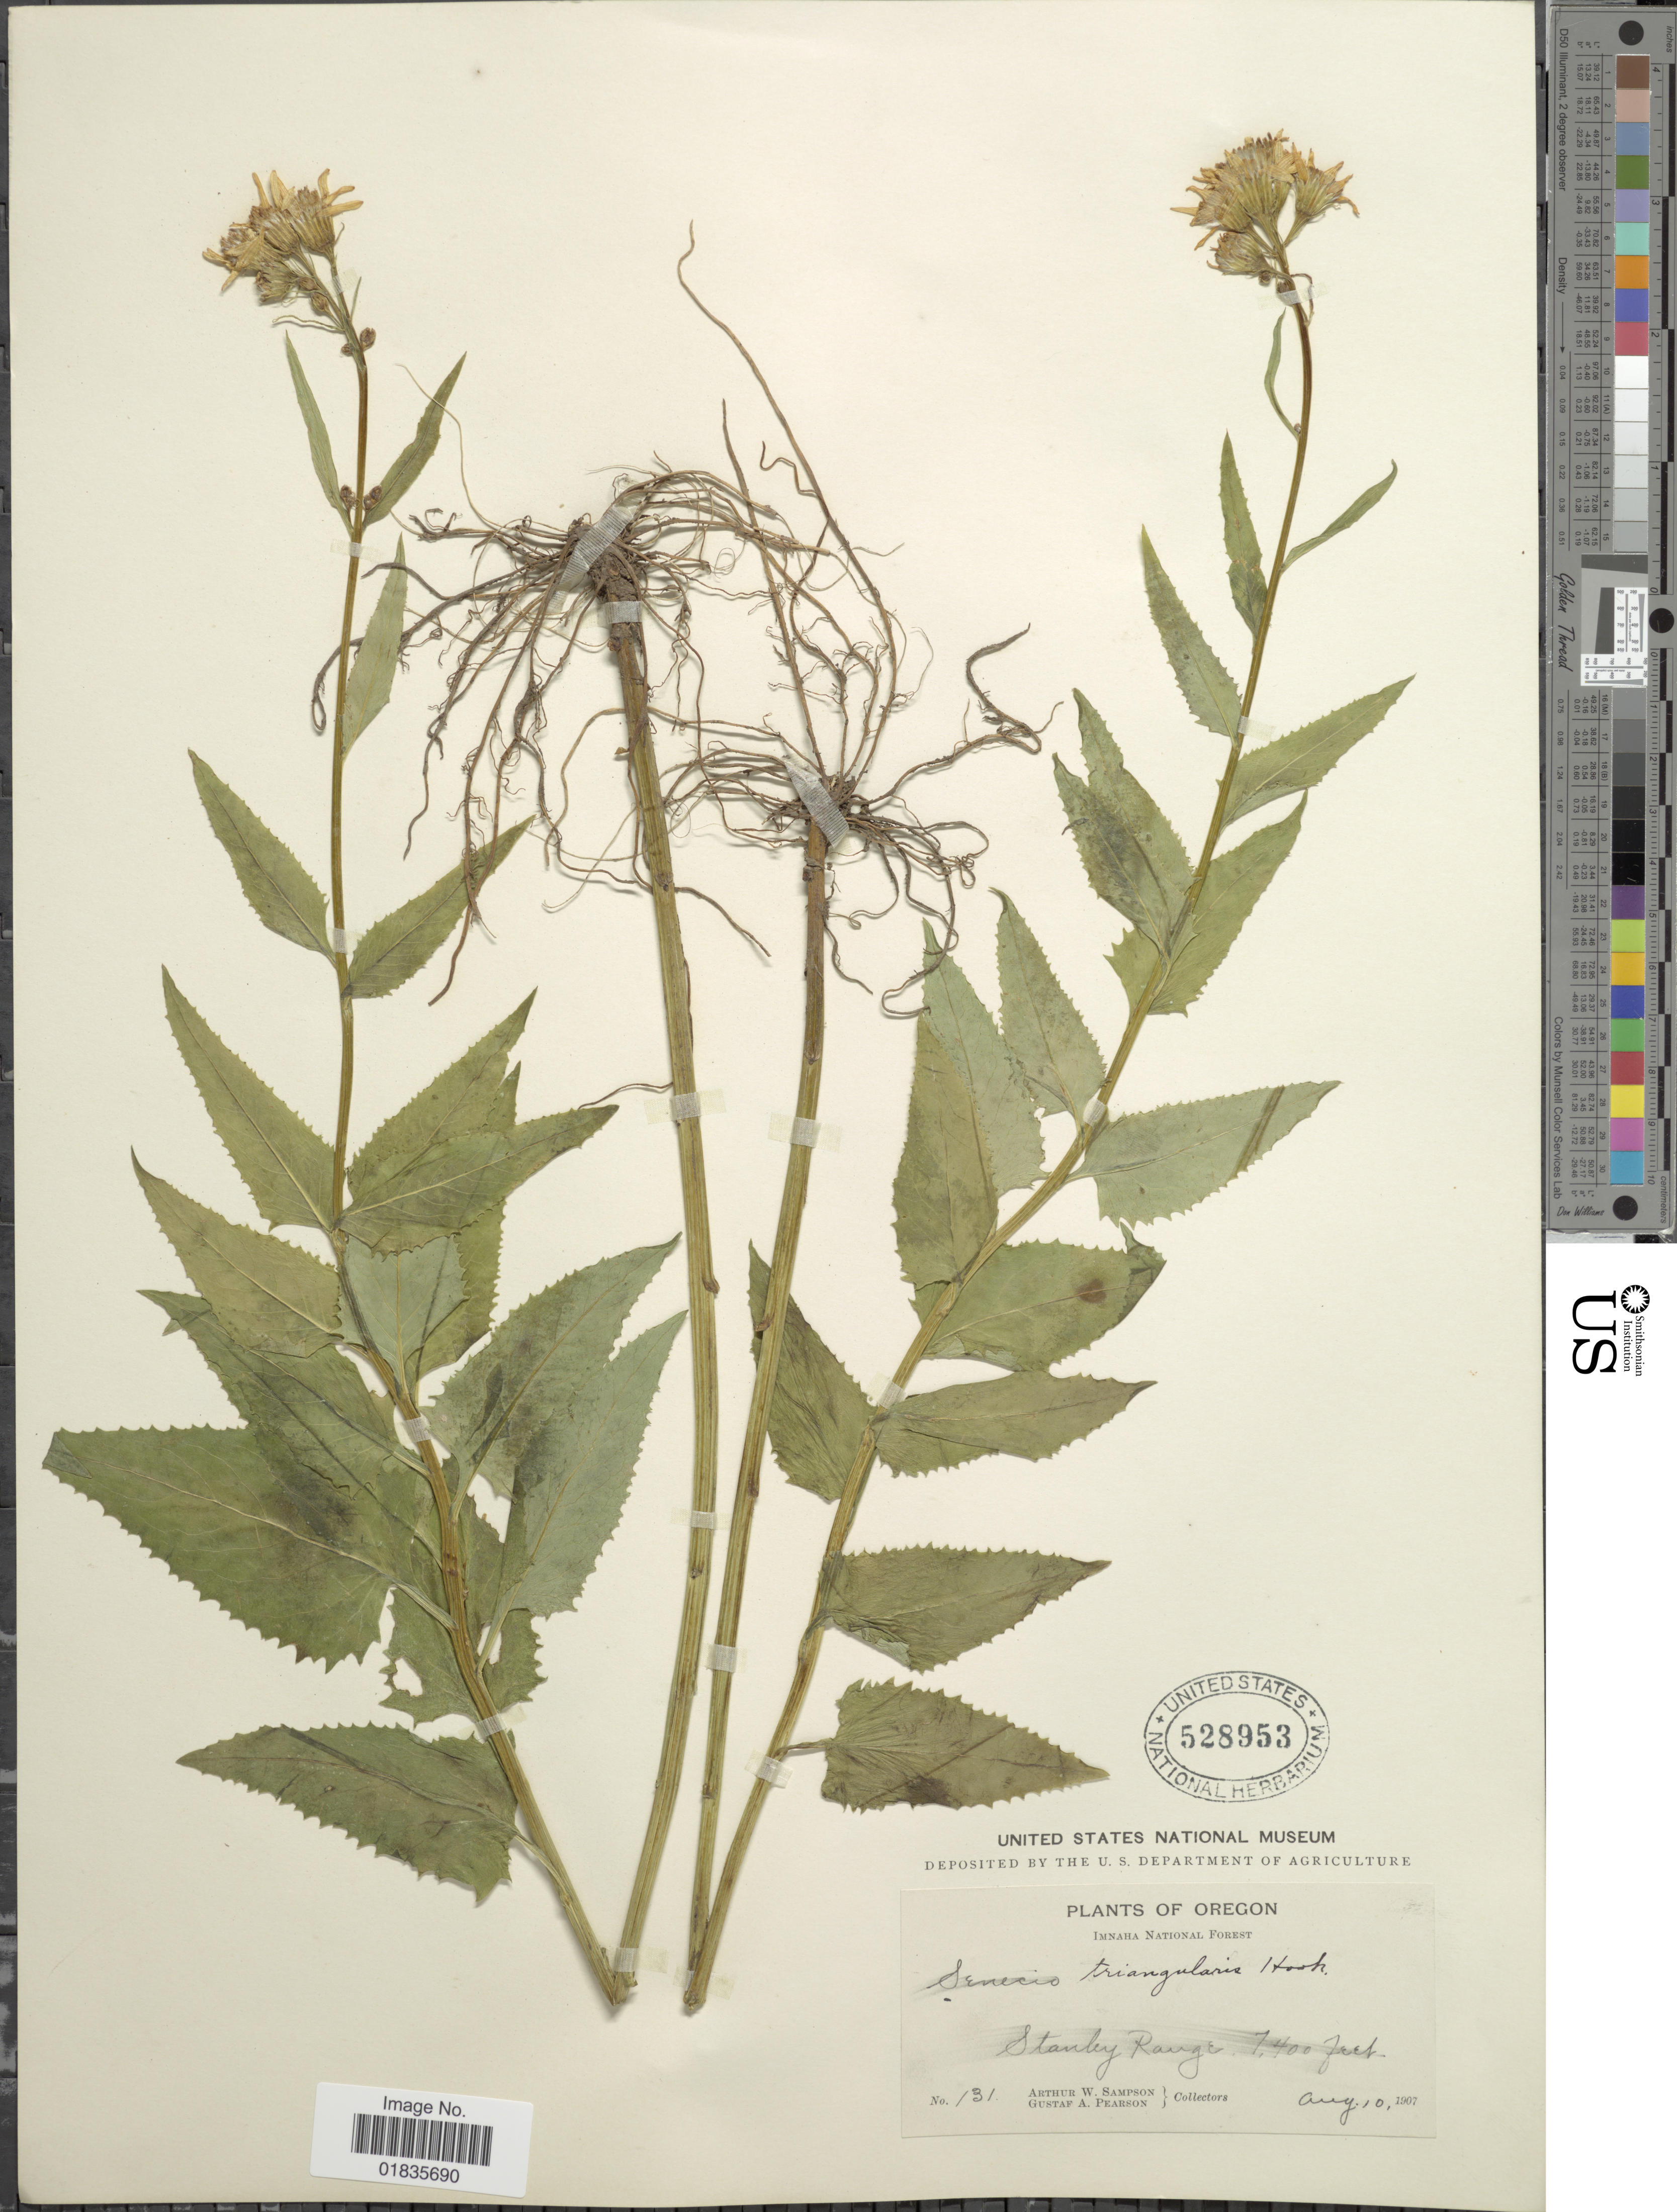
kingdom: Plantae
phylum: Tracheophyta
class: Magnoliopsida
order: Asterales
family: Asteraceae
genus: Senecio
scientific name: Senecio tricephalus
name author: Klatt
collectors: A. Sampson & G. A. Pearson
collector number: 131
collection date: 1907-08-10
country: United States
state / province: Oregon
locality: Imnaha National Forest, Stanley Range.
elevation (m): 2256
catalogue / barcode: US 528953